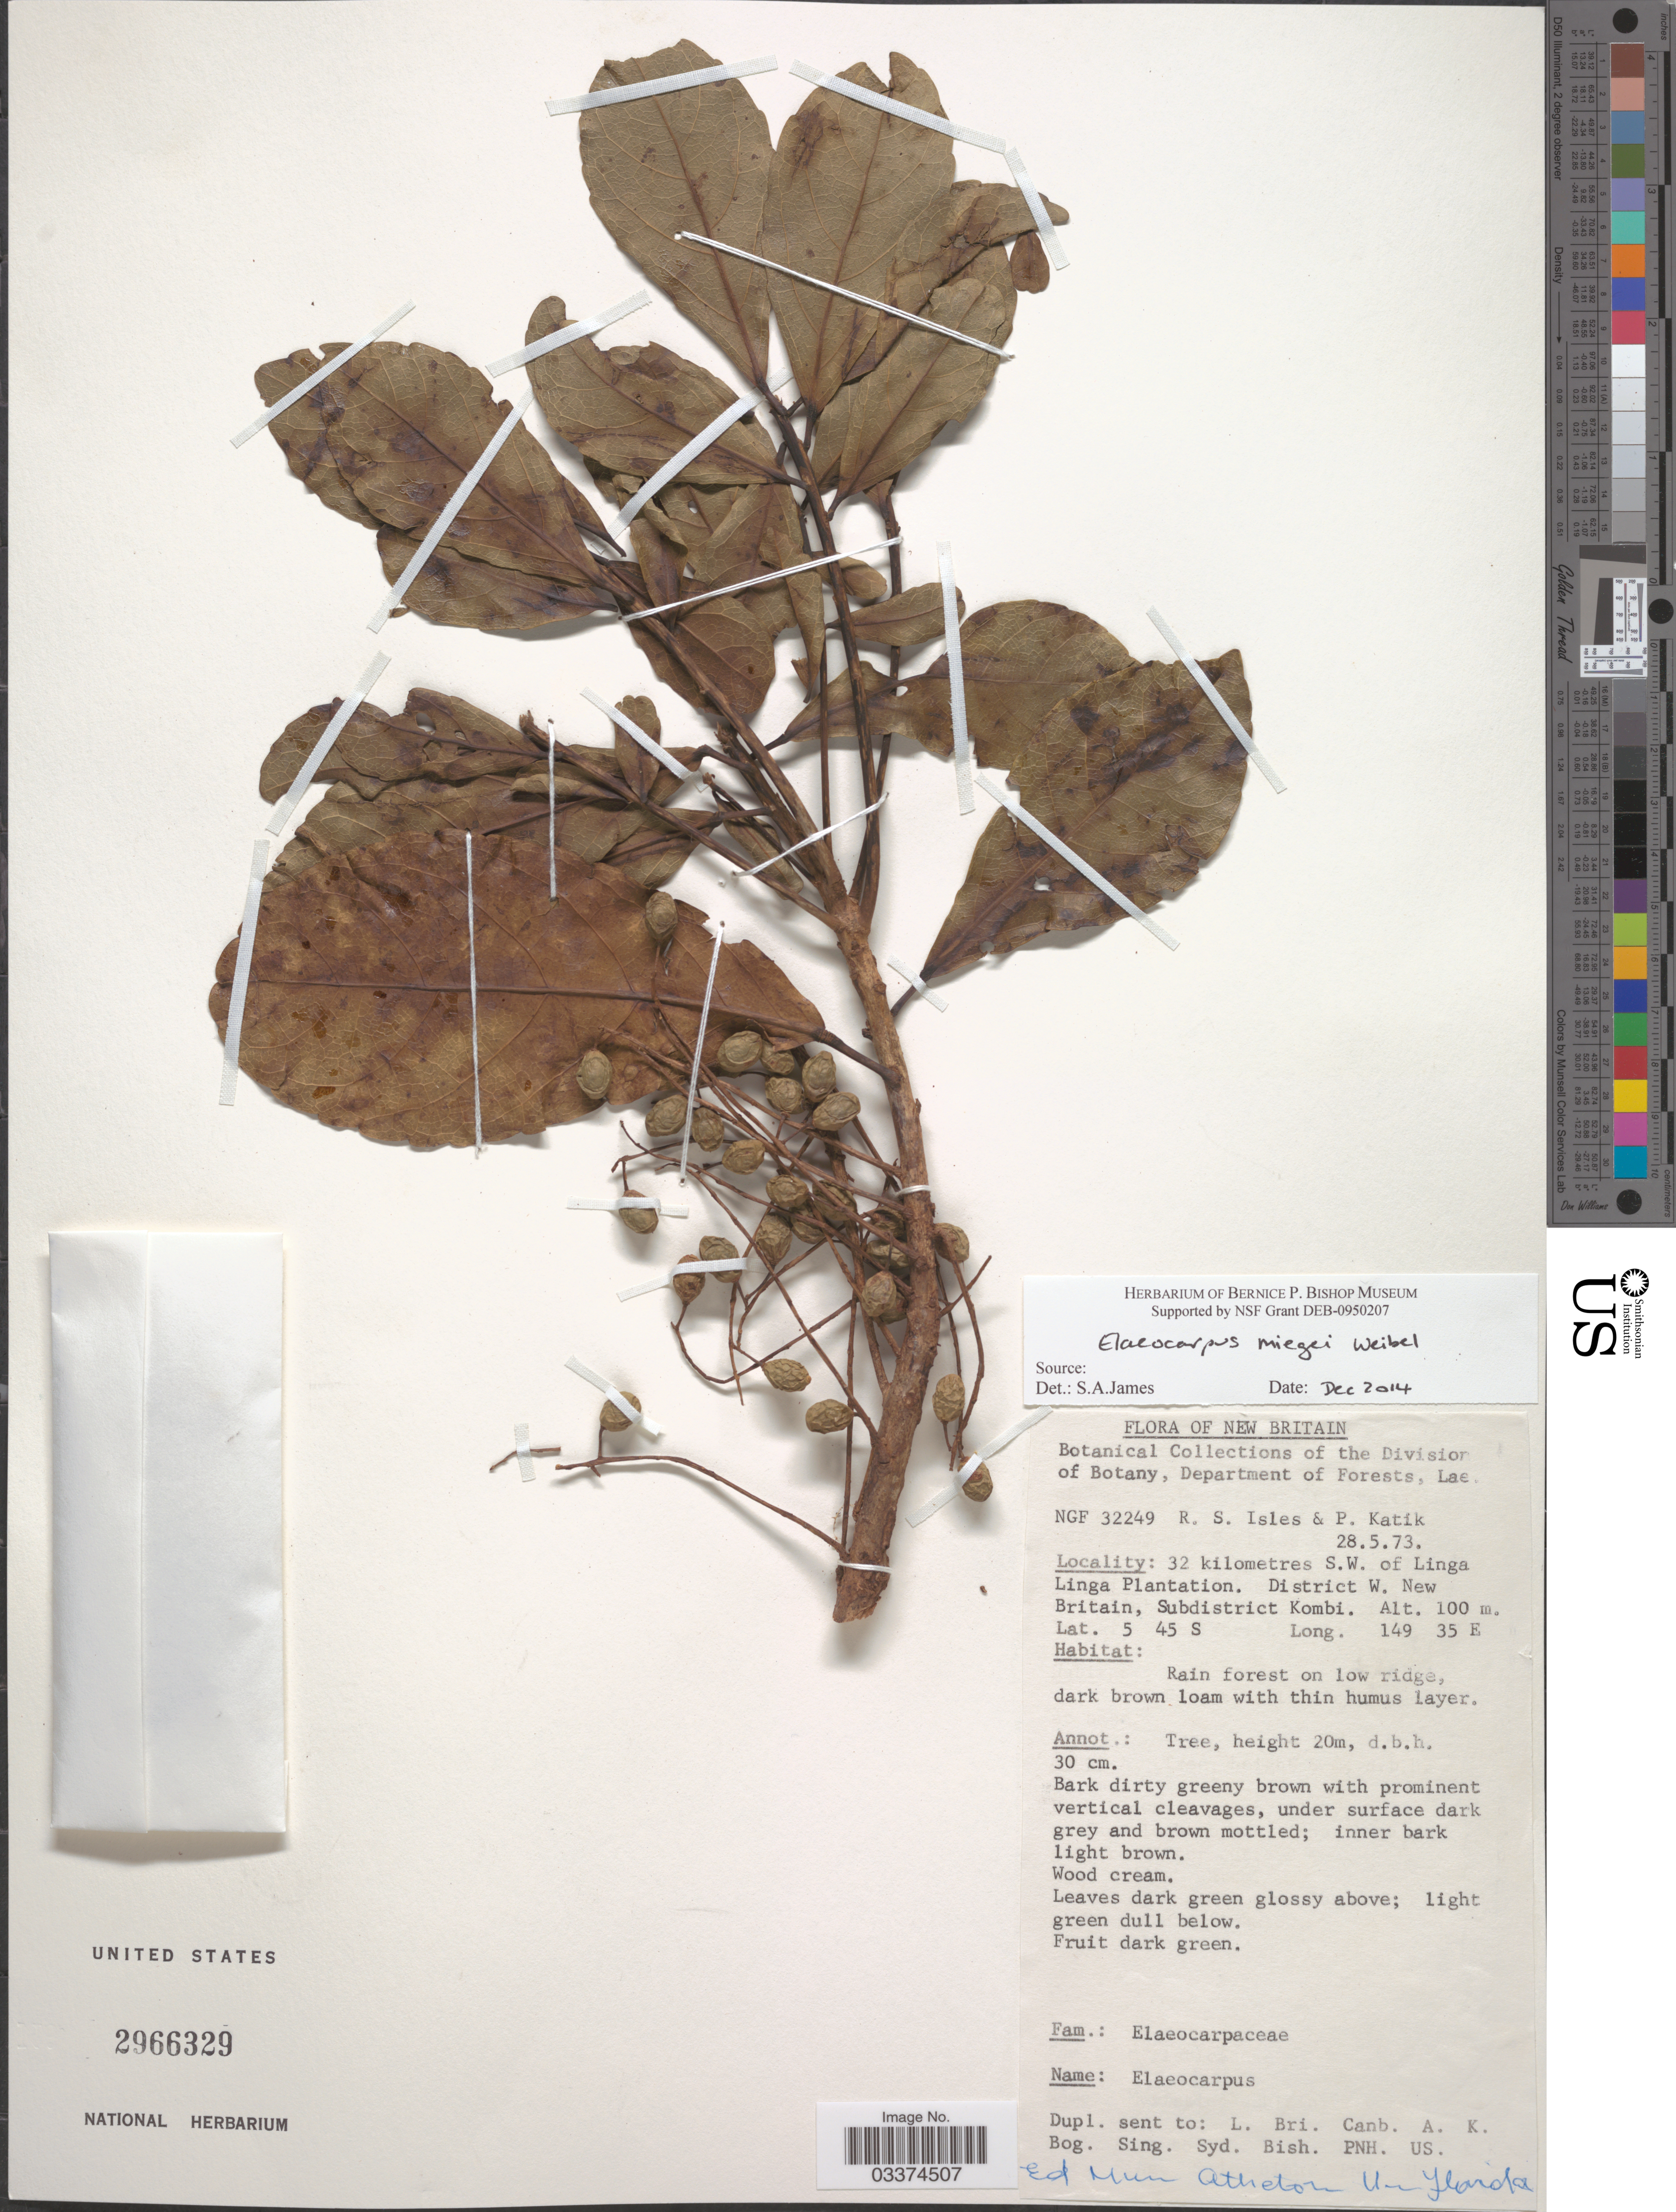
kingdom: Plantae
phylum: Tracheophyta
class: Magnoliopsida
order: Oxalidales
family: Elaeocarpaceae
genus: Elaeocarpus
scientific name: Elaeocarpus miegei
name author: Weibel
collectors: R. Isles & P. Katik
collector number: NGF32249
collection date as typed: Transcribed d/m/y: 28/5/73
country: Papua New Guinea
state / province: West New Britain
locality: New Britain, 32 kilometres S.W. of Linga Linga Plantation. District W. New Britain, Subdistrict Kombi.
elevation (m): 100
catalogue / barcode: US 2966329